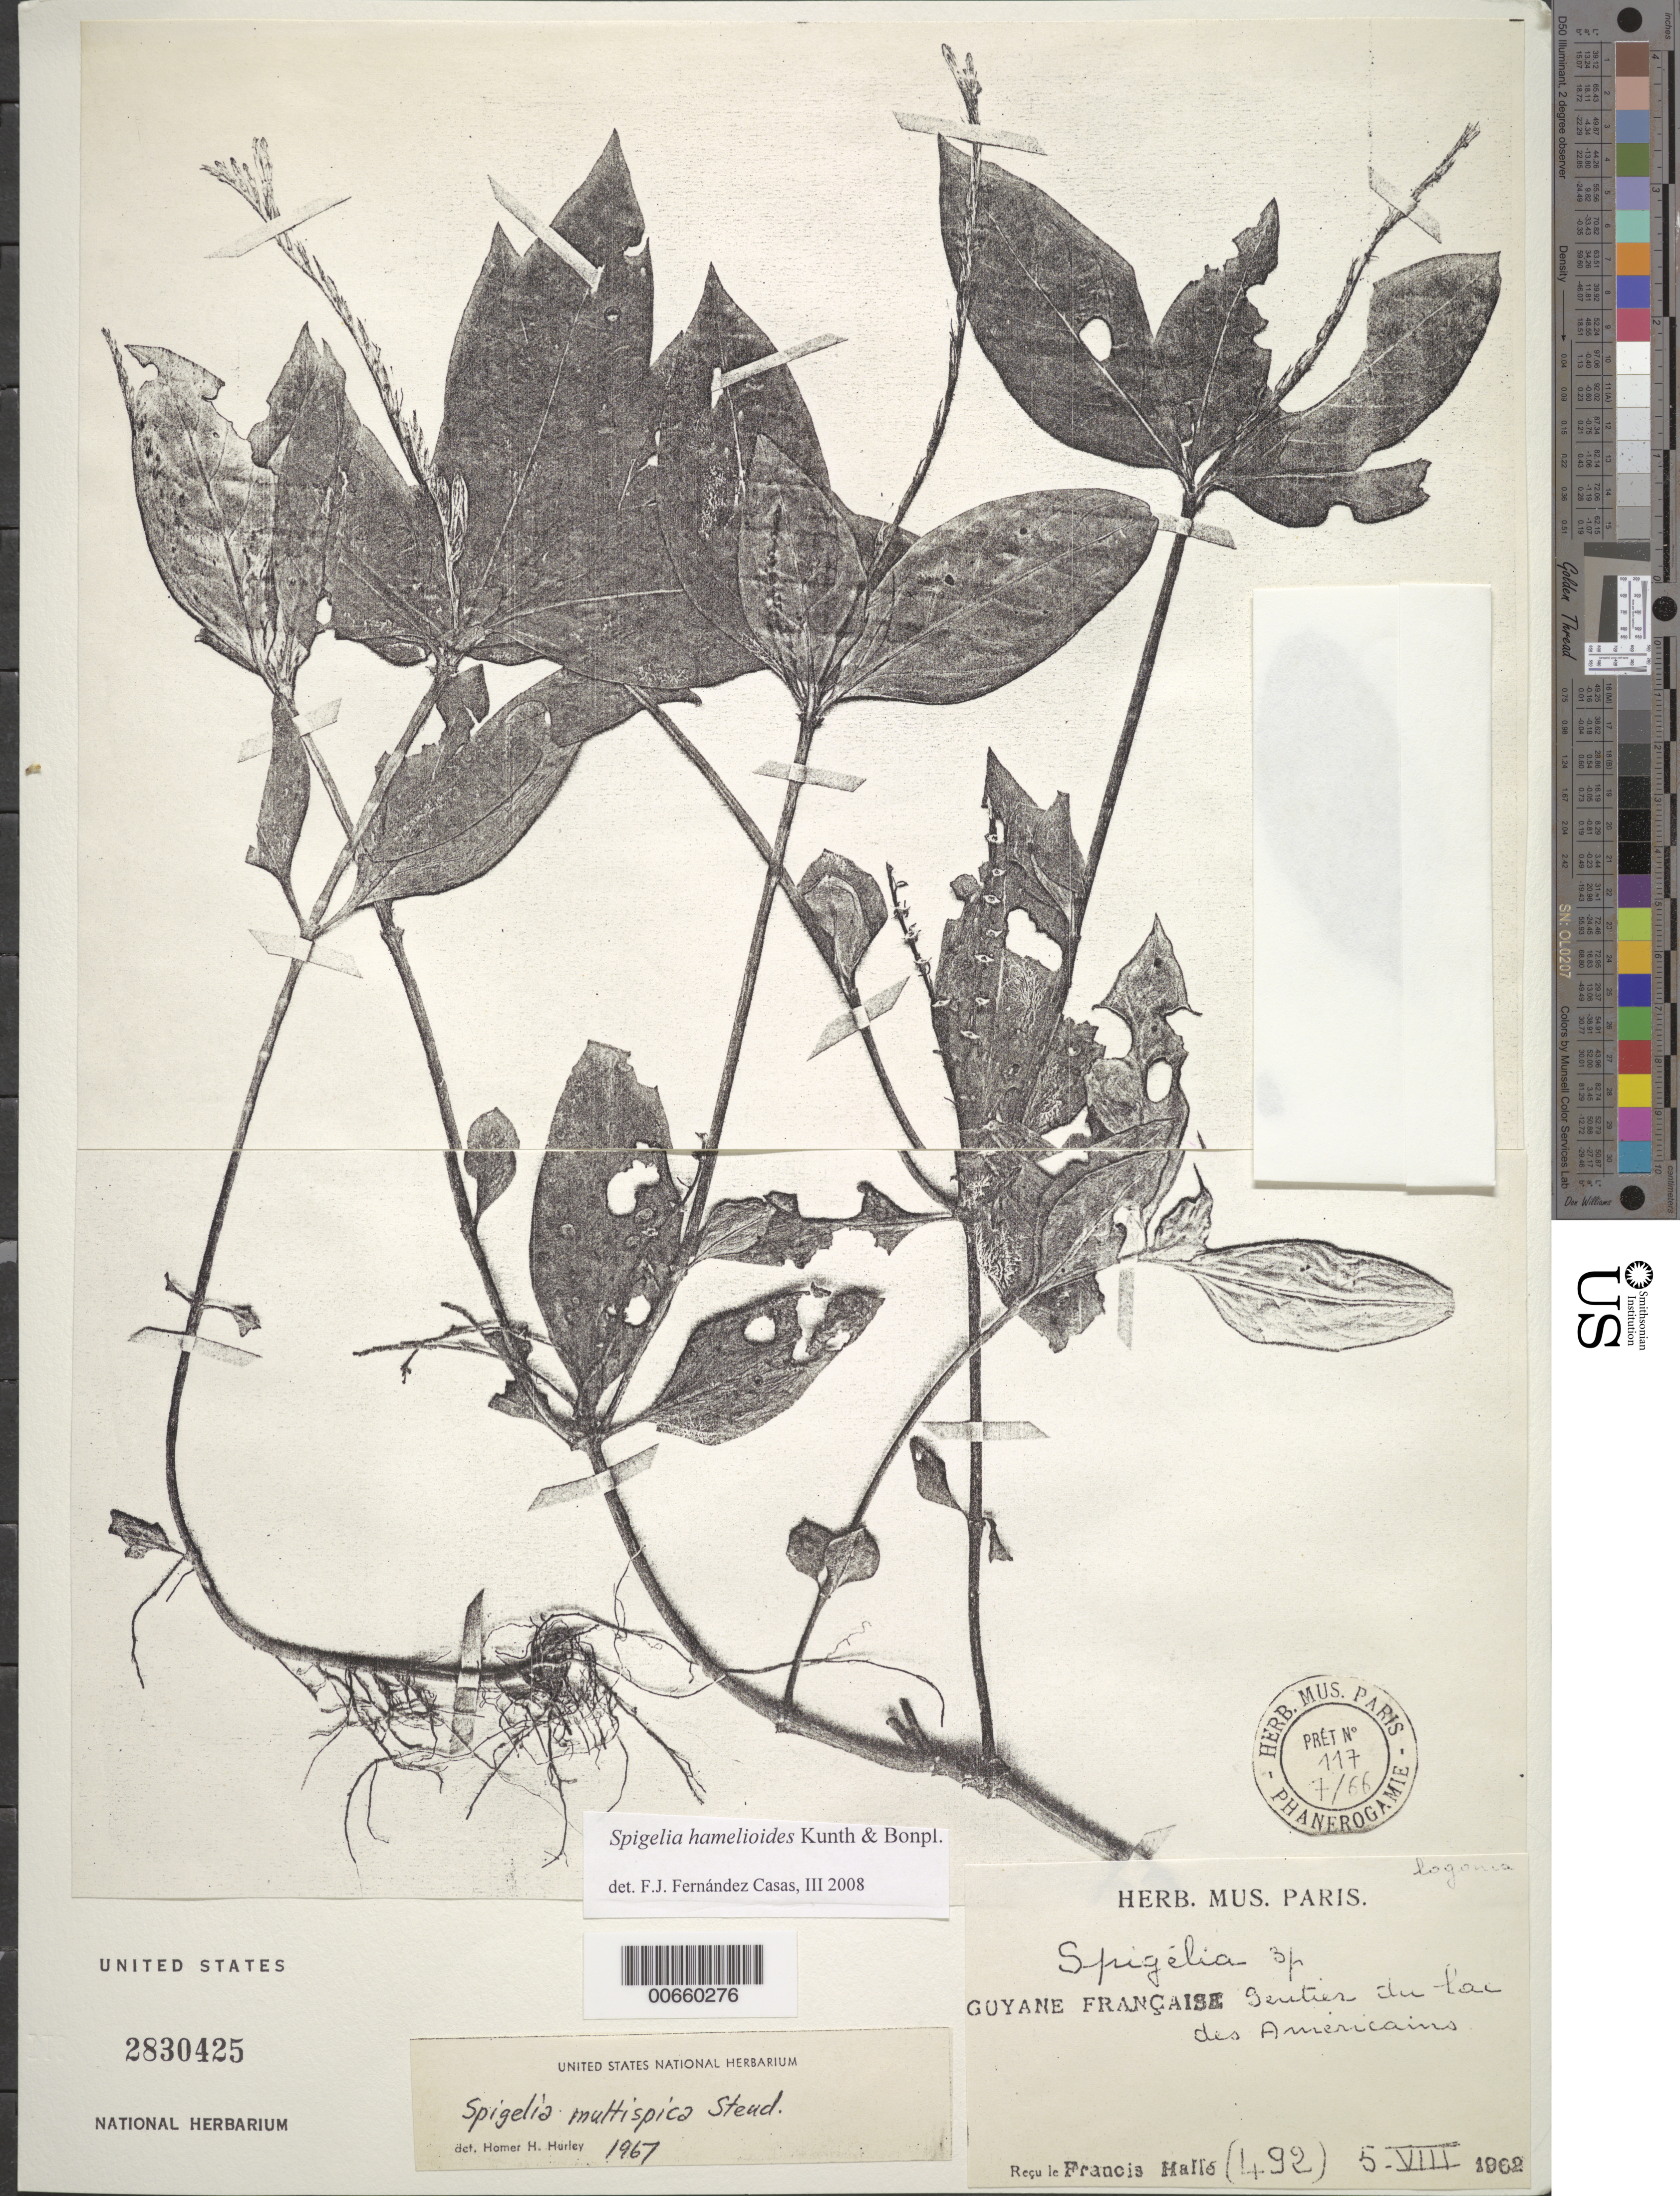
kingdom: Plantae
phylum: Tracheophyta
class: Magnoliopsida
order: Gentianales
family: Loganiaceae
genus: Spigelia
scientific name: Spigelia hamelioides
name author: Kunth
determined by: Fernández Casas, F. J.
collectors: F. Hallé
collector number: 492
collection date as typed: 5-Aug-62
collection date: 1962-08-05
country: French Guiana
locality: Sentier du lac des Americains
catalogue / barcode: US 2830425